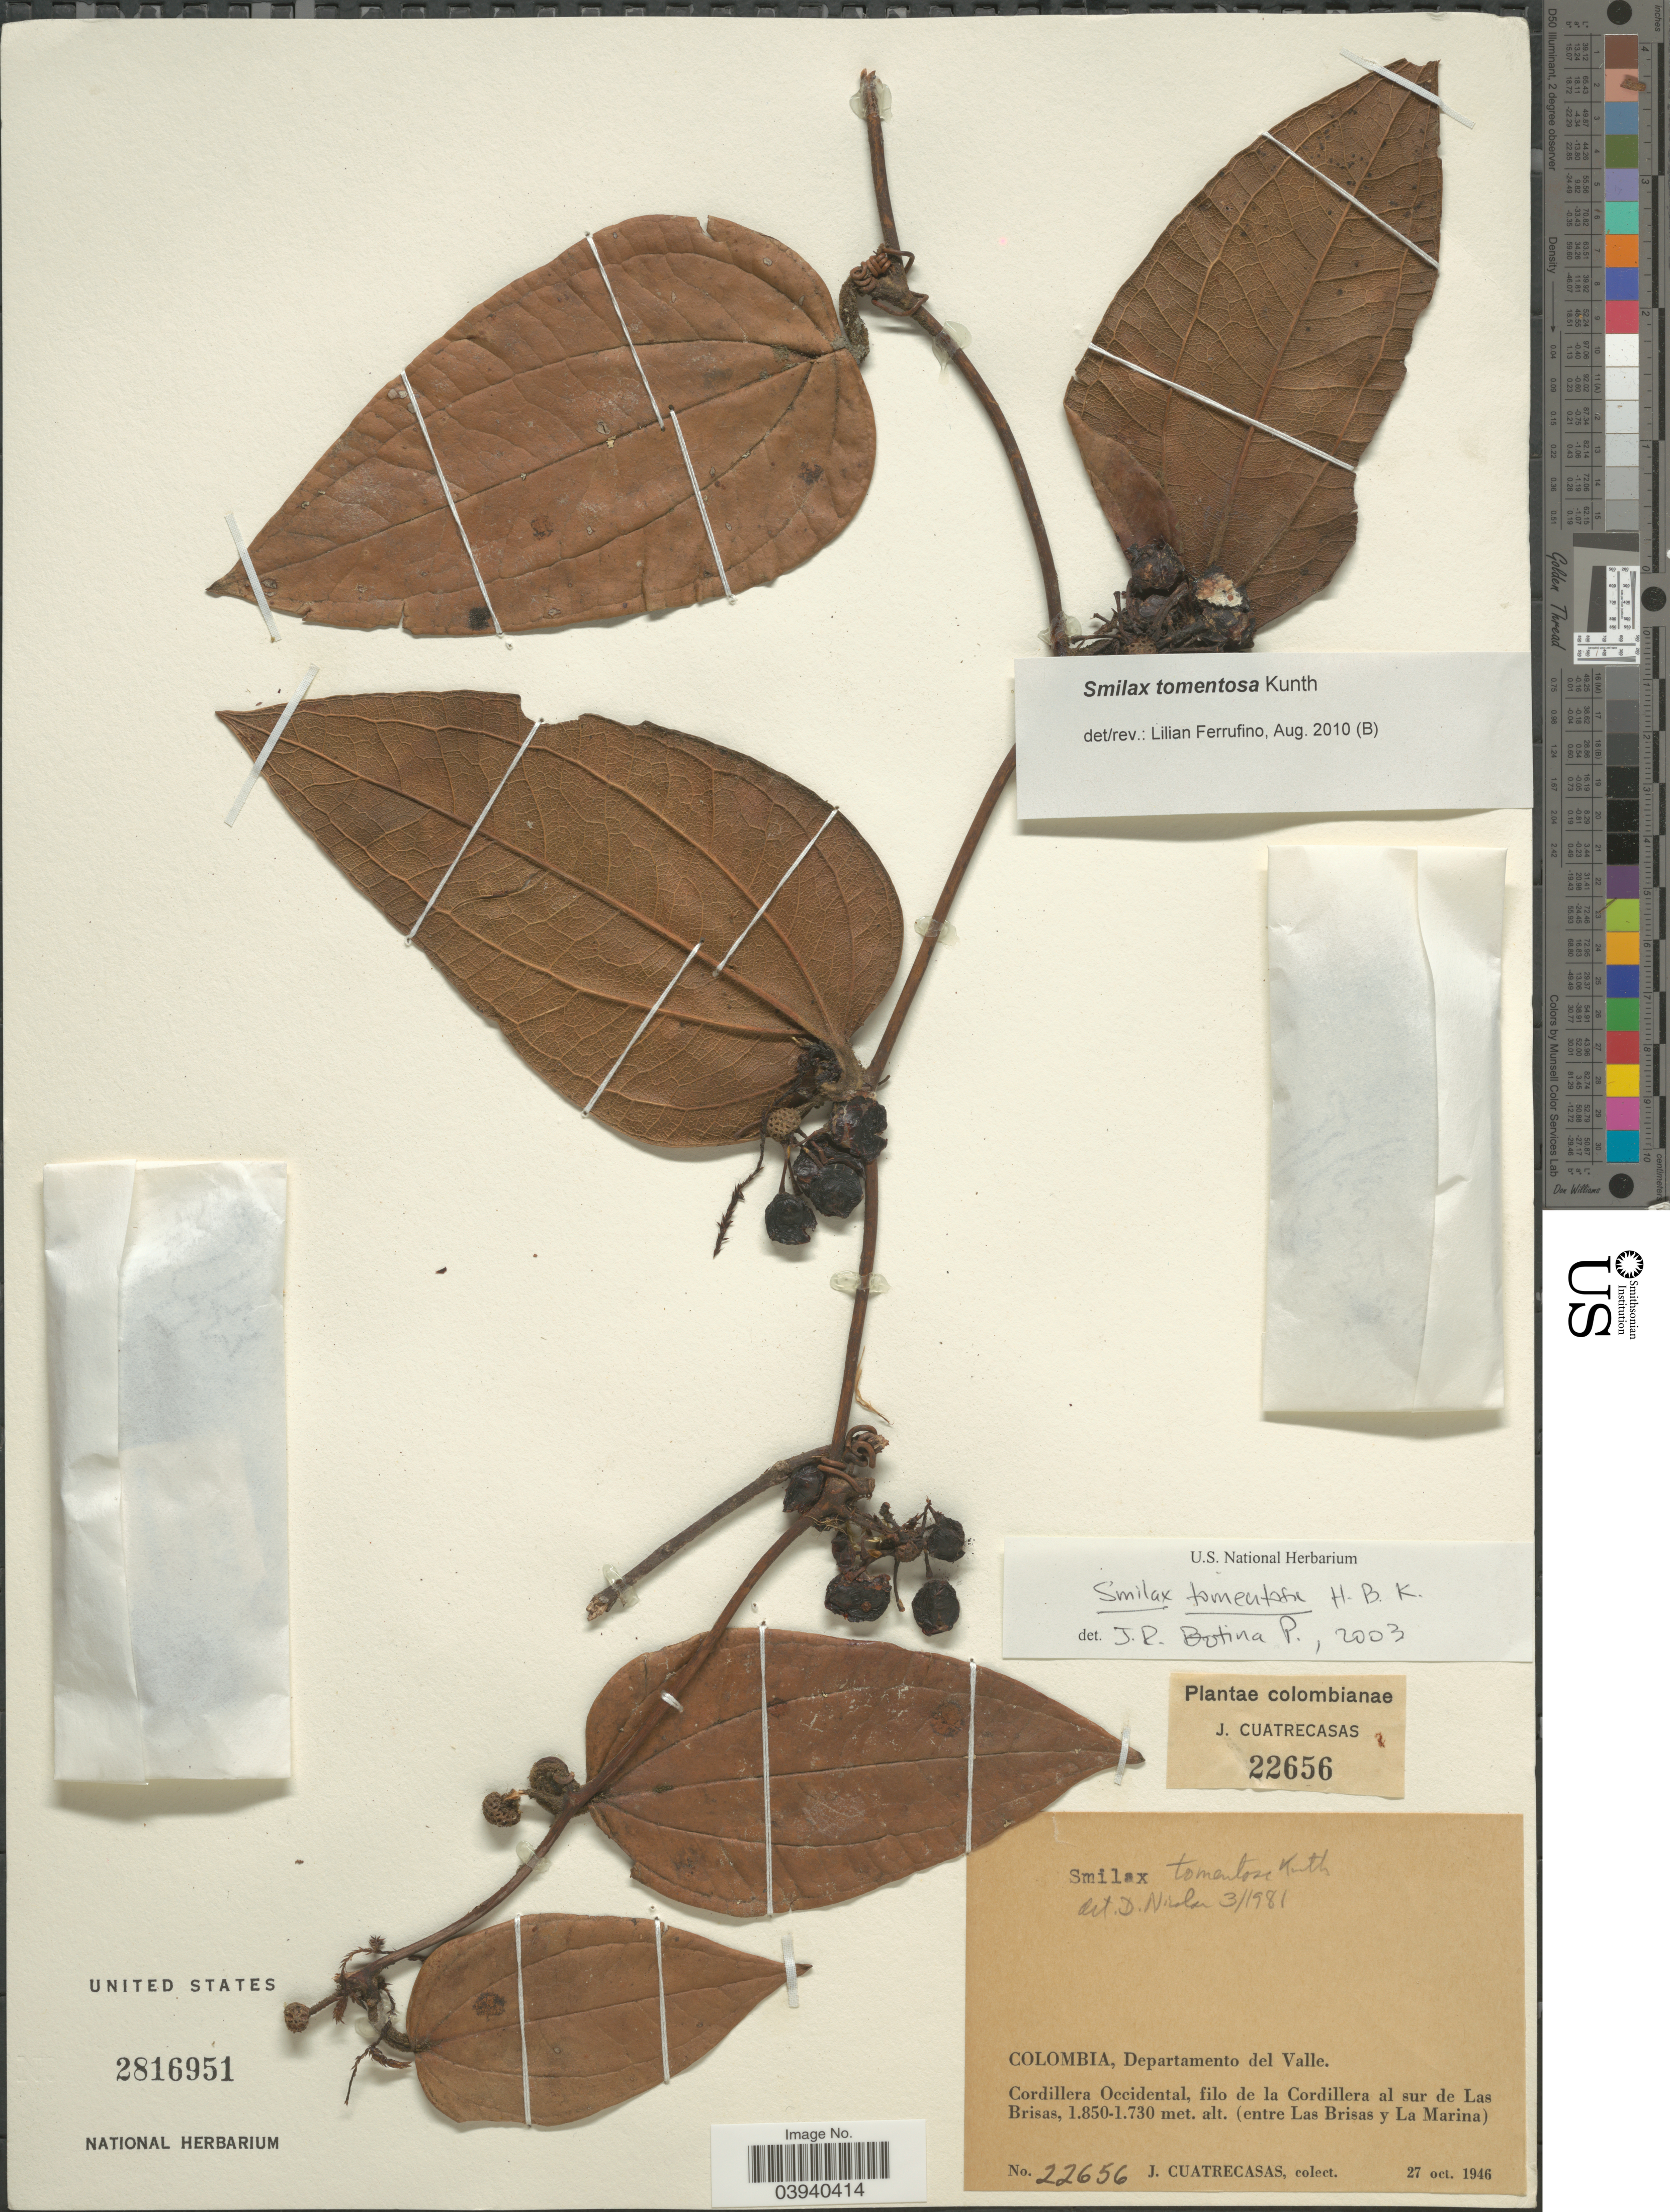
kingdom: Plantae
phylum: Tracheophyta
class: Liliopsida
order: Liliales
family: Smilacaceae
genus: Smilax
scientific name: Smilax tomentosa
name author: Kunth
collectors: J. Cuatrecasas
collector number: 22656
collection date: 1946-10-27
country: Colombia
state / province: Valle del Cauca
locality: Departamento del Valle. Cordillera Occidental, filo de la Cordillera al sur de Las Brisas, (entre Las Brisas y La Marina).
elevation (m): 1730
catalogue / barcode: US 2816951